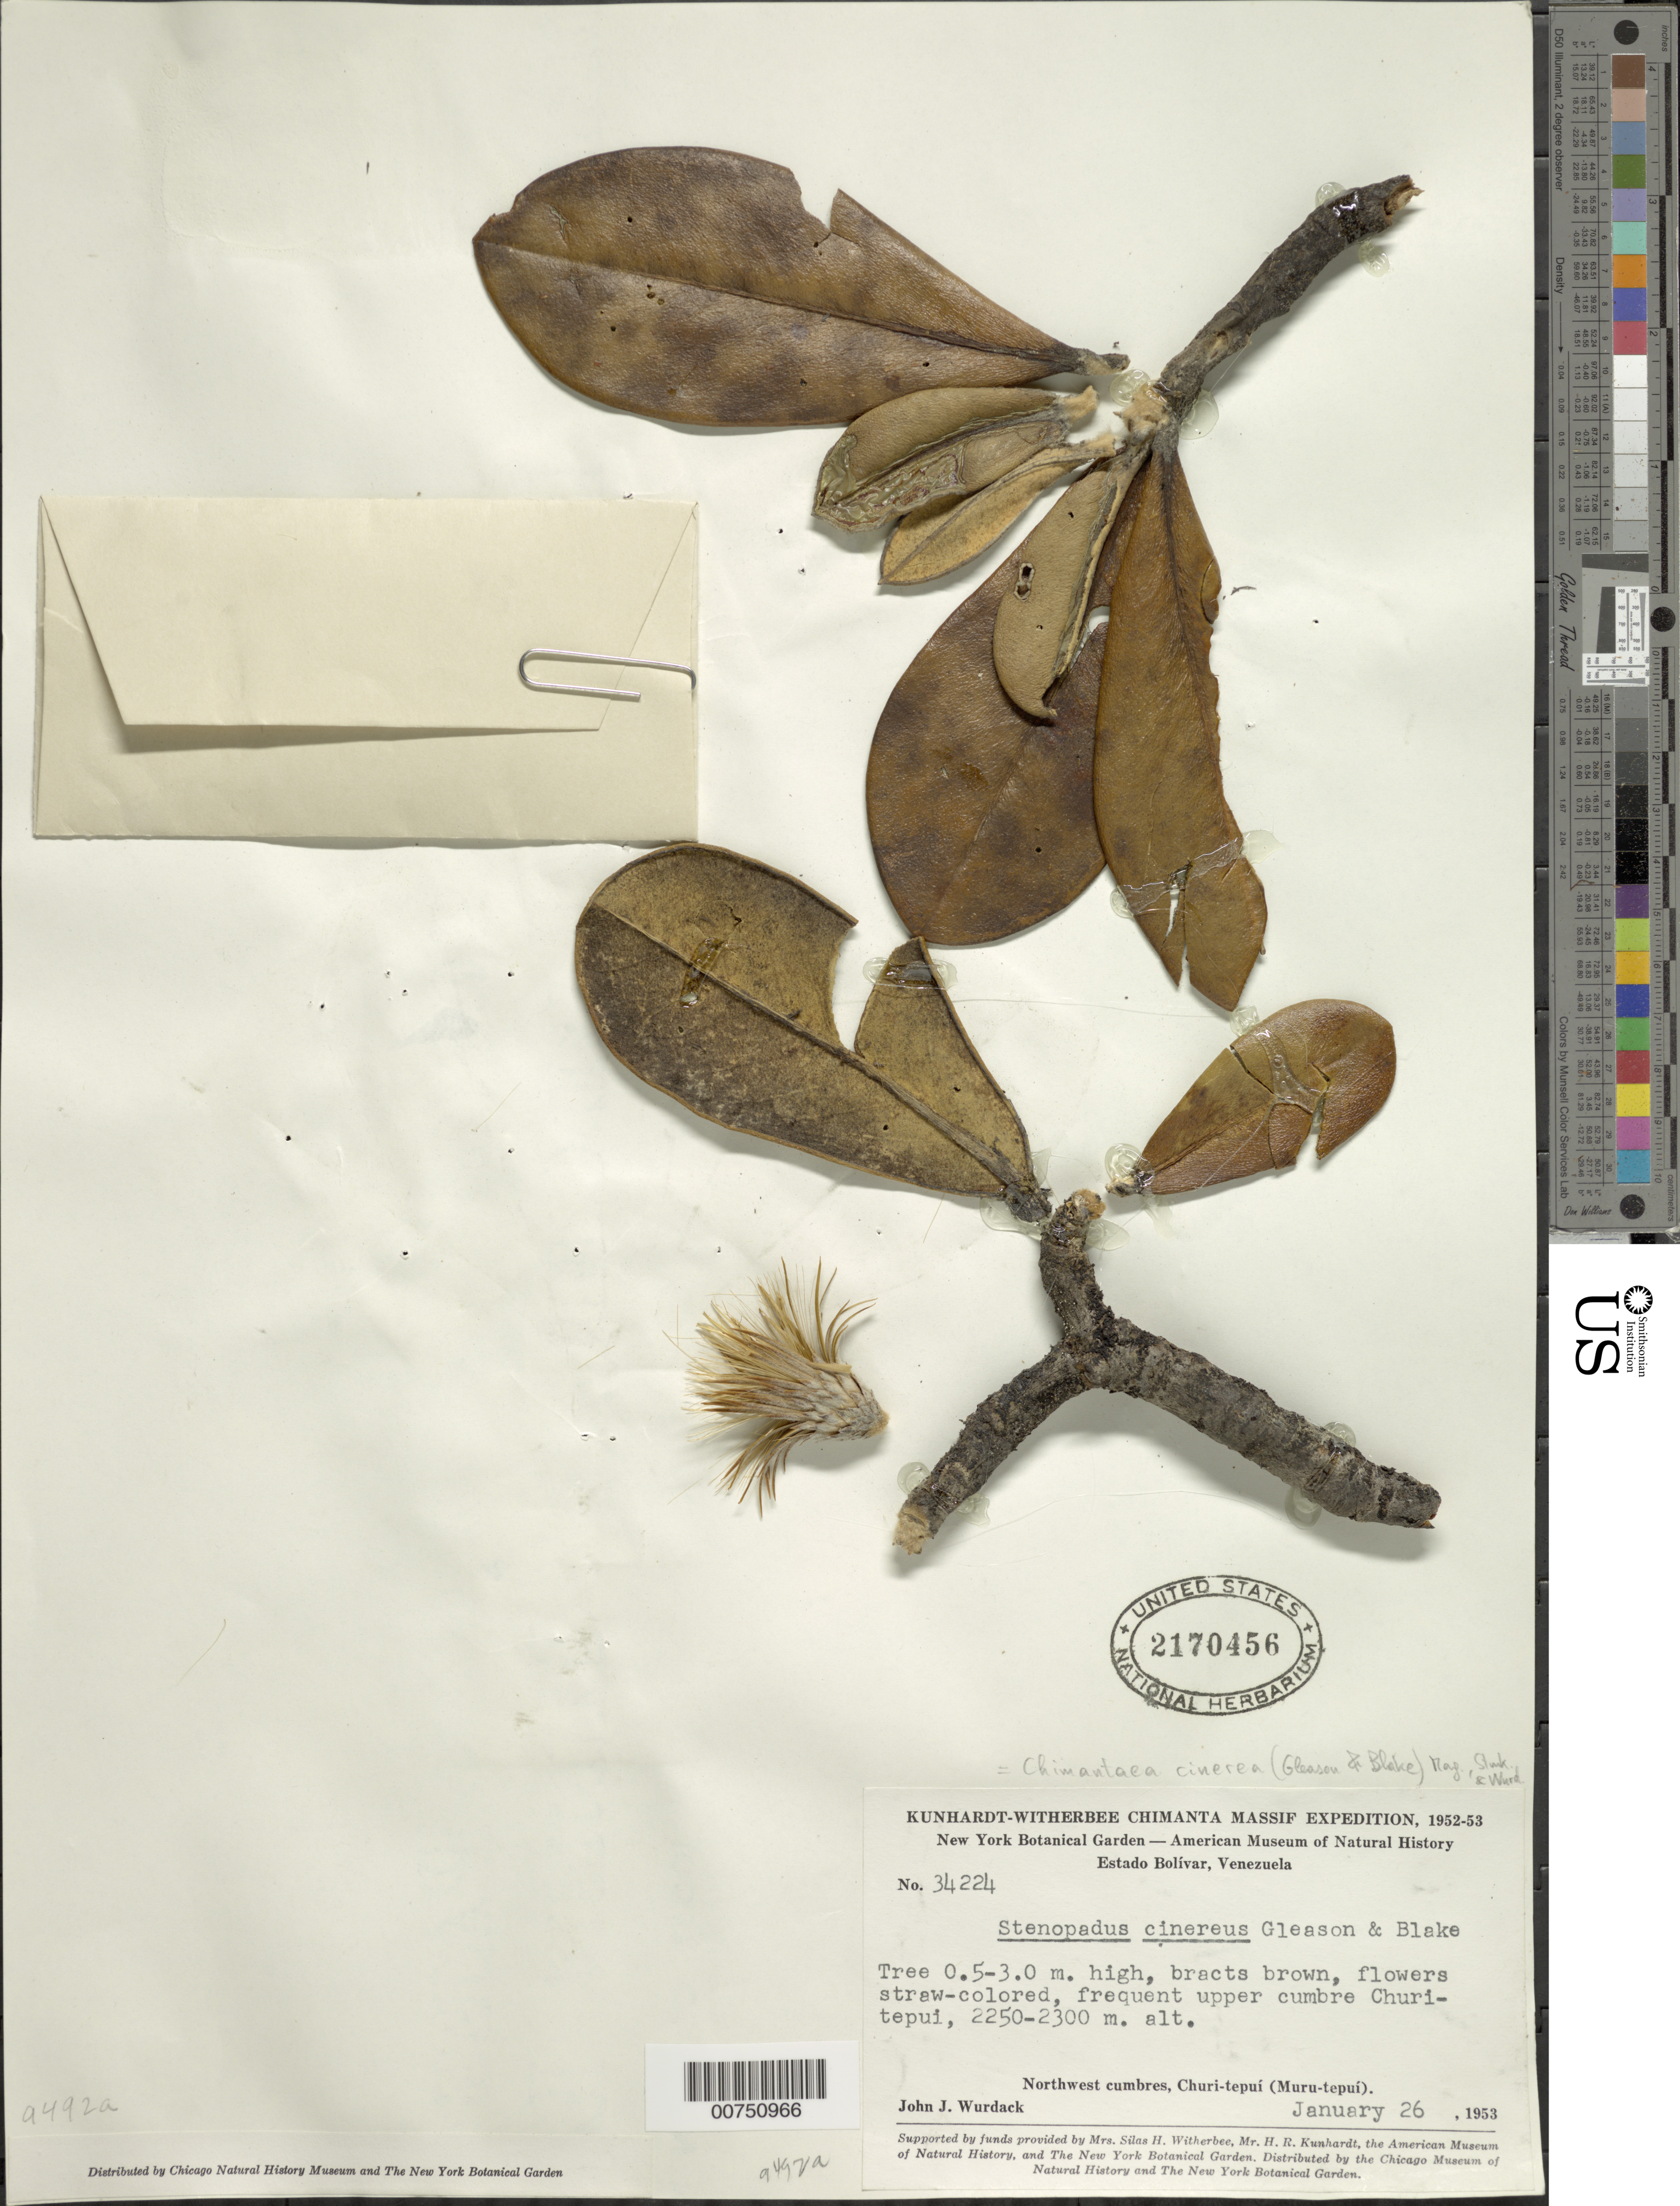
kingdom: Plantae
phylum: Tracheophyta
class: Magnoliopsida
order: Asterales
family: Asteraceae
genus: Chimantaea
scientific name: Chimantaea cinerea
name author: (Gleason & S.F. Blake) Maguire et al.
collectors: J. J. Wurdack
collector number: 34224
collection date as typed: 26-Jan-53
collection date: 1953-01-26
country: Venezuela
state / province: Bolívar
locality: Churi-tepuí (Muru-tepuí), upper cumbre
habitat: Cumbre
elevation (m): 2250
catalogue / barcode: US 2170456